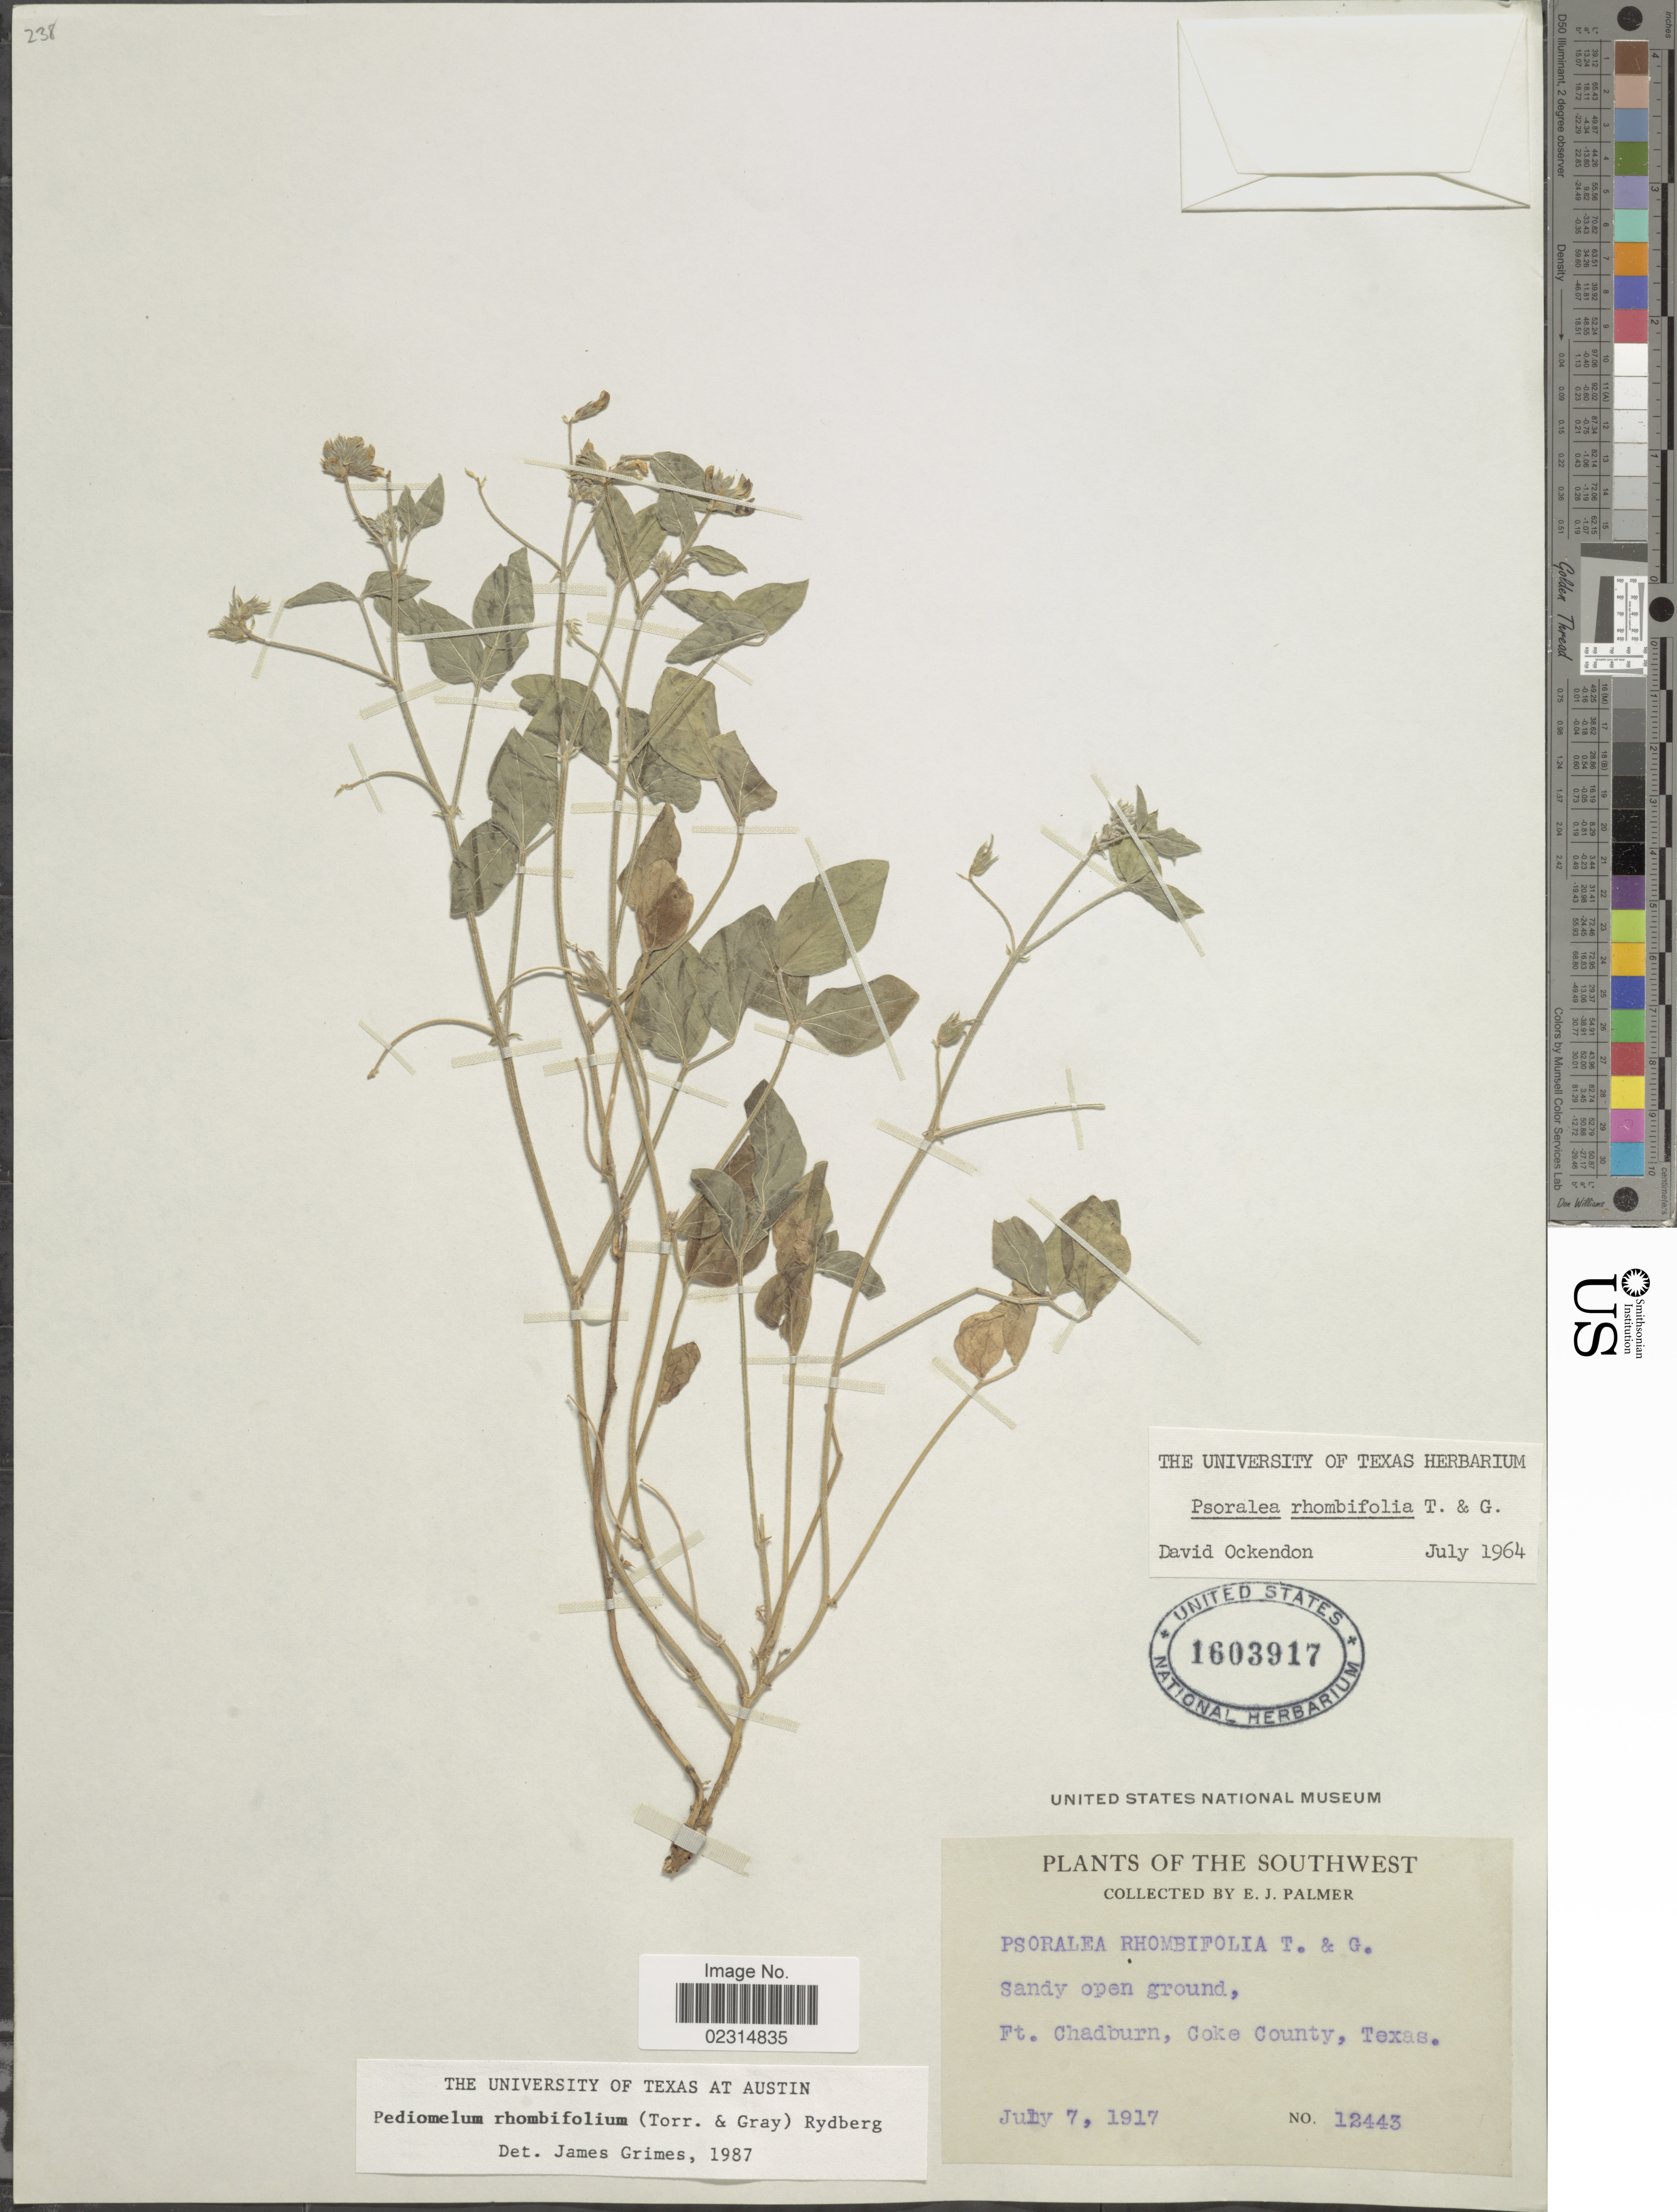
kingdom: Plantae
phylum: Tracheophyta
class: Magnoliopsida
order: Fabales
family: Fabaceae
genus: Pediomelum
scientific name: Pediomelum rhombifolium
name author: (Torr. & A. Gray) Rydb.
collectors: E. J. Palmer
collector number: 12443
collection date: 1917-07-07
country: United States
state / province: Texas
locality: The Southwest, Sandy open ground, Ft. Chadburn, Coke County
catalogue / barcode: US 1603917